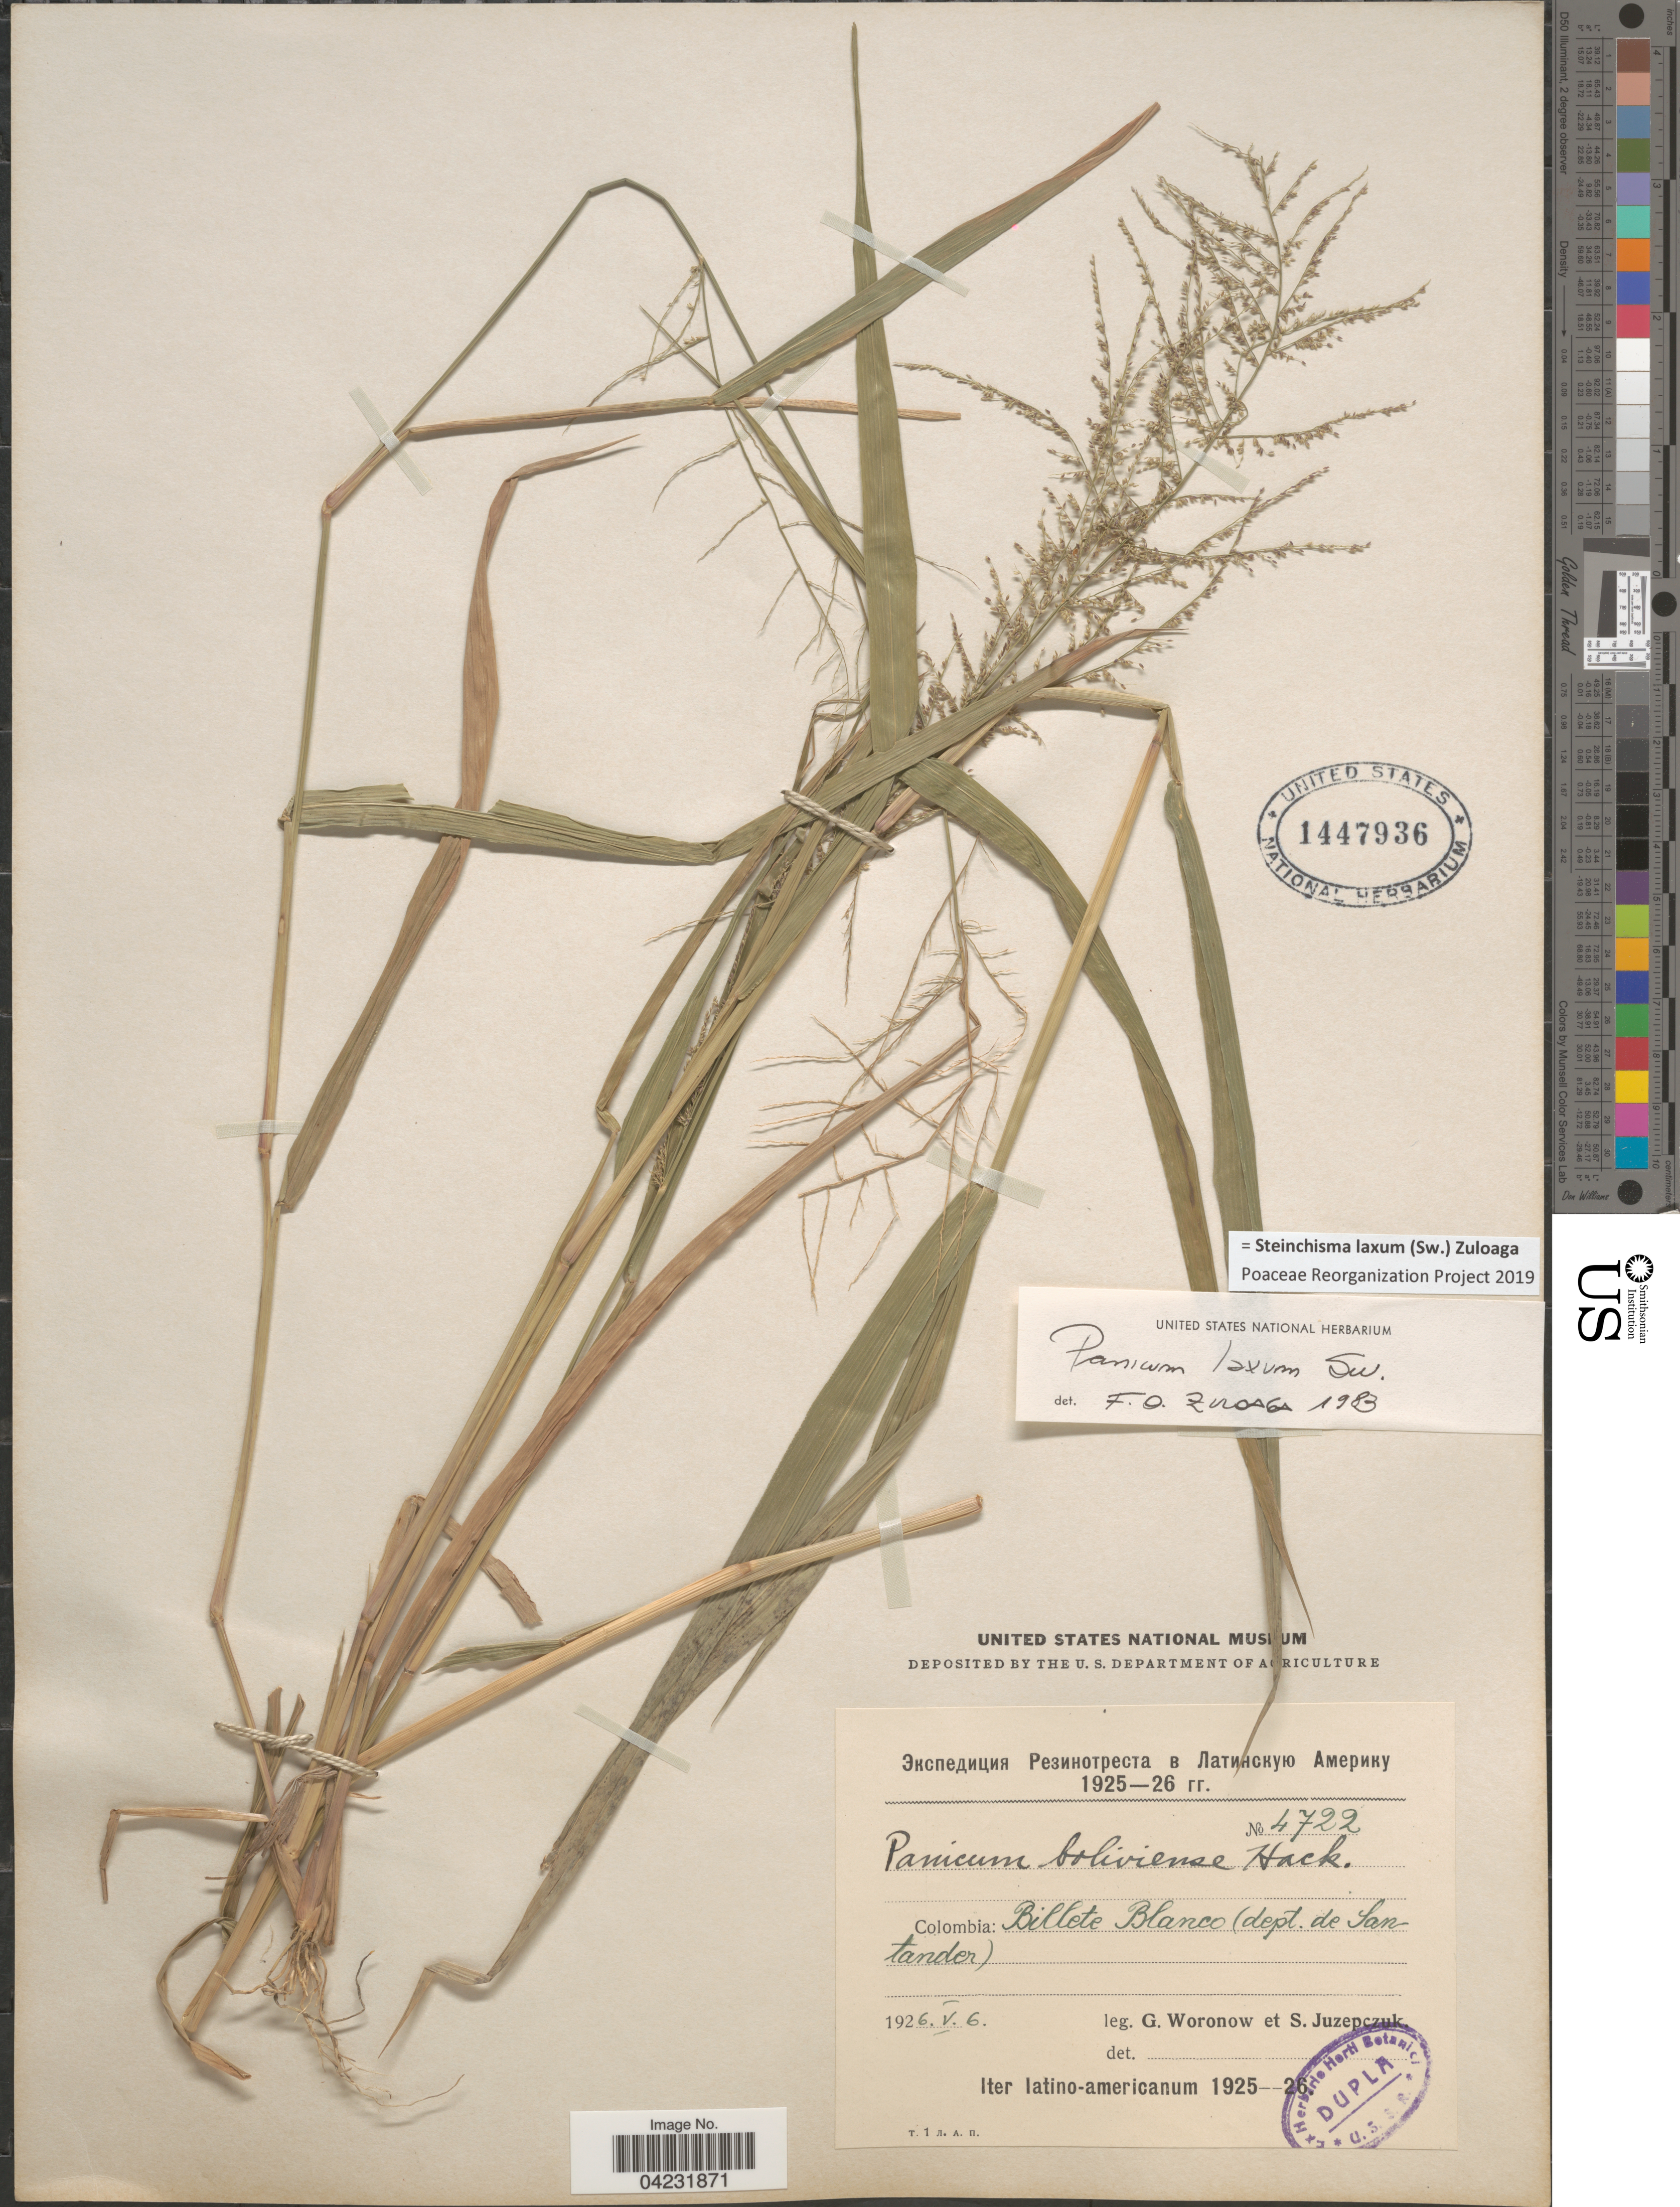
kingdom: Plantae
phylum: Tracheophyta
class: Liliopsida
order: Poales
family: Poaceae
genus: Steinchisma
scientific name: Steinchisma laxum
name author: (Sw.) Zuloaga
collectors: G. Woronow & S. V. Juzepczuk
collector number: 4722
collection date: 1926-05-06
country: Colombia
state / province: Santander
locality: Billete Blanco (dept. de Santander). Iter latino-americanum 1925-26.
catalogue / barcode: US 1447936